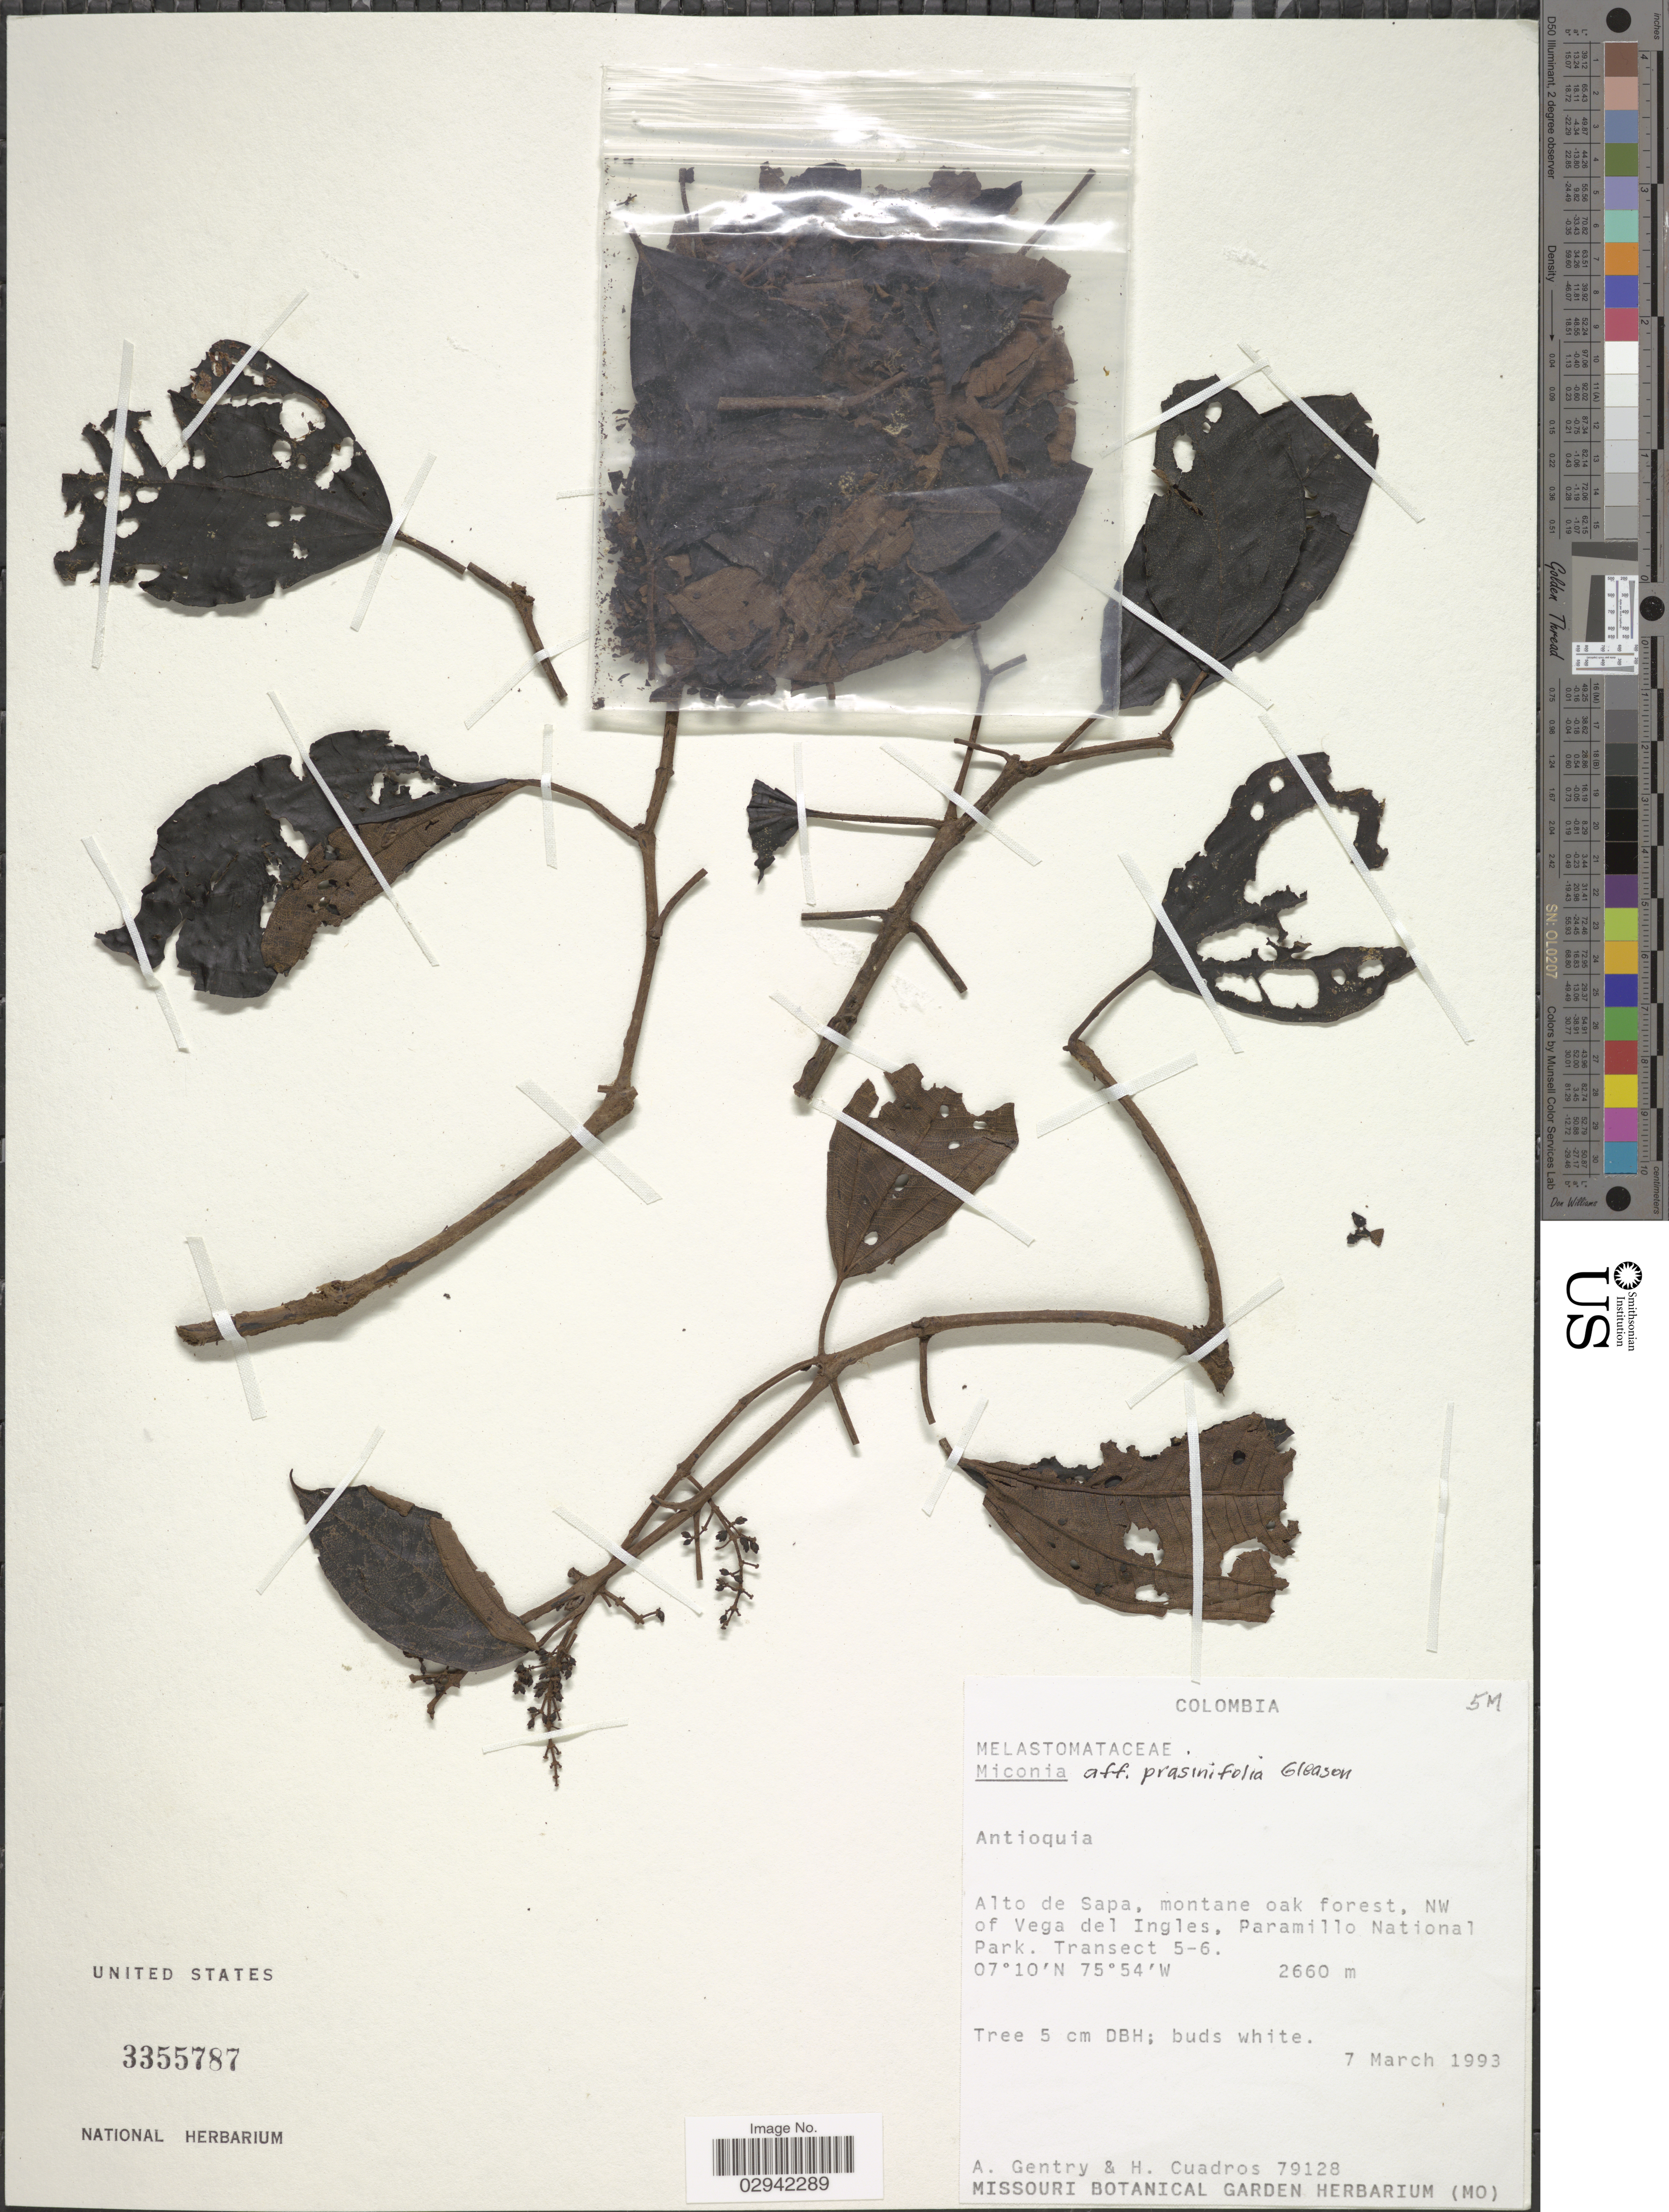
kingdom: Plantae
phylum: Tracheophyta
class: Magnoliopsida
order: Myrtales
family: Melastomataceae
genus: Miconia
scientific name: Miconia prasinifolia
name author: Gleason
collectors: A. H. Gentry & H. Cuadros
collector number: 79128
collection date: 1993-03-07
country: Colombia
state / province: Antioquia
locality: Alto de Sapa, montane oak forest, NW of Vega del Ingles, Paramillo National Park. Transect 5-6.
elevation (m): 2660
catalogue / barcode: US 3355787